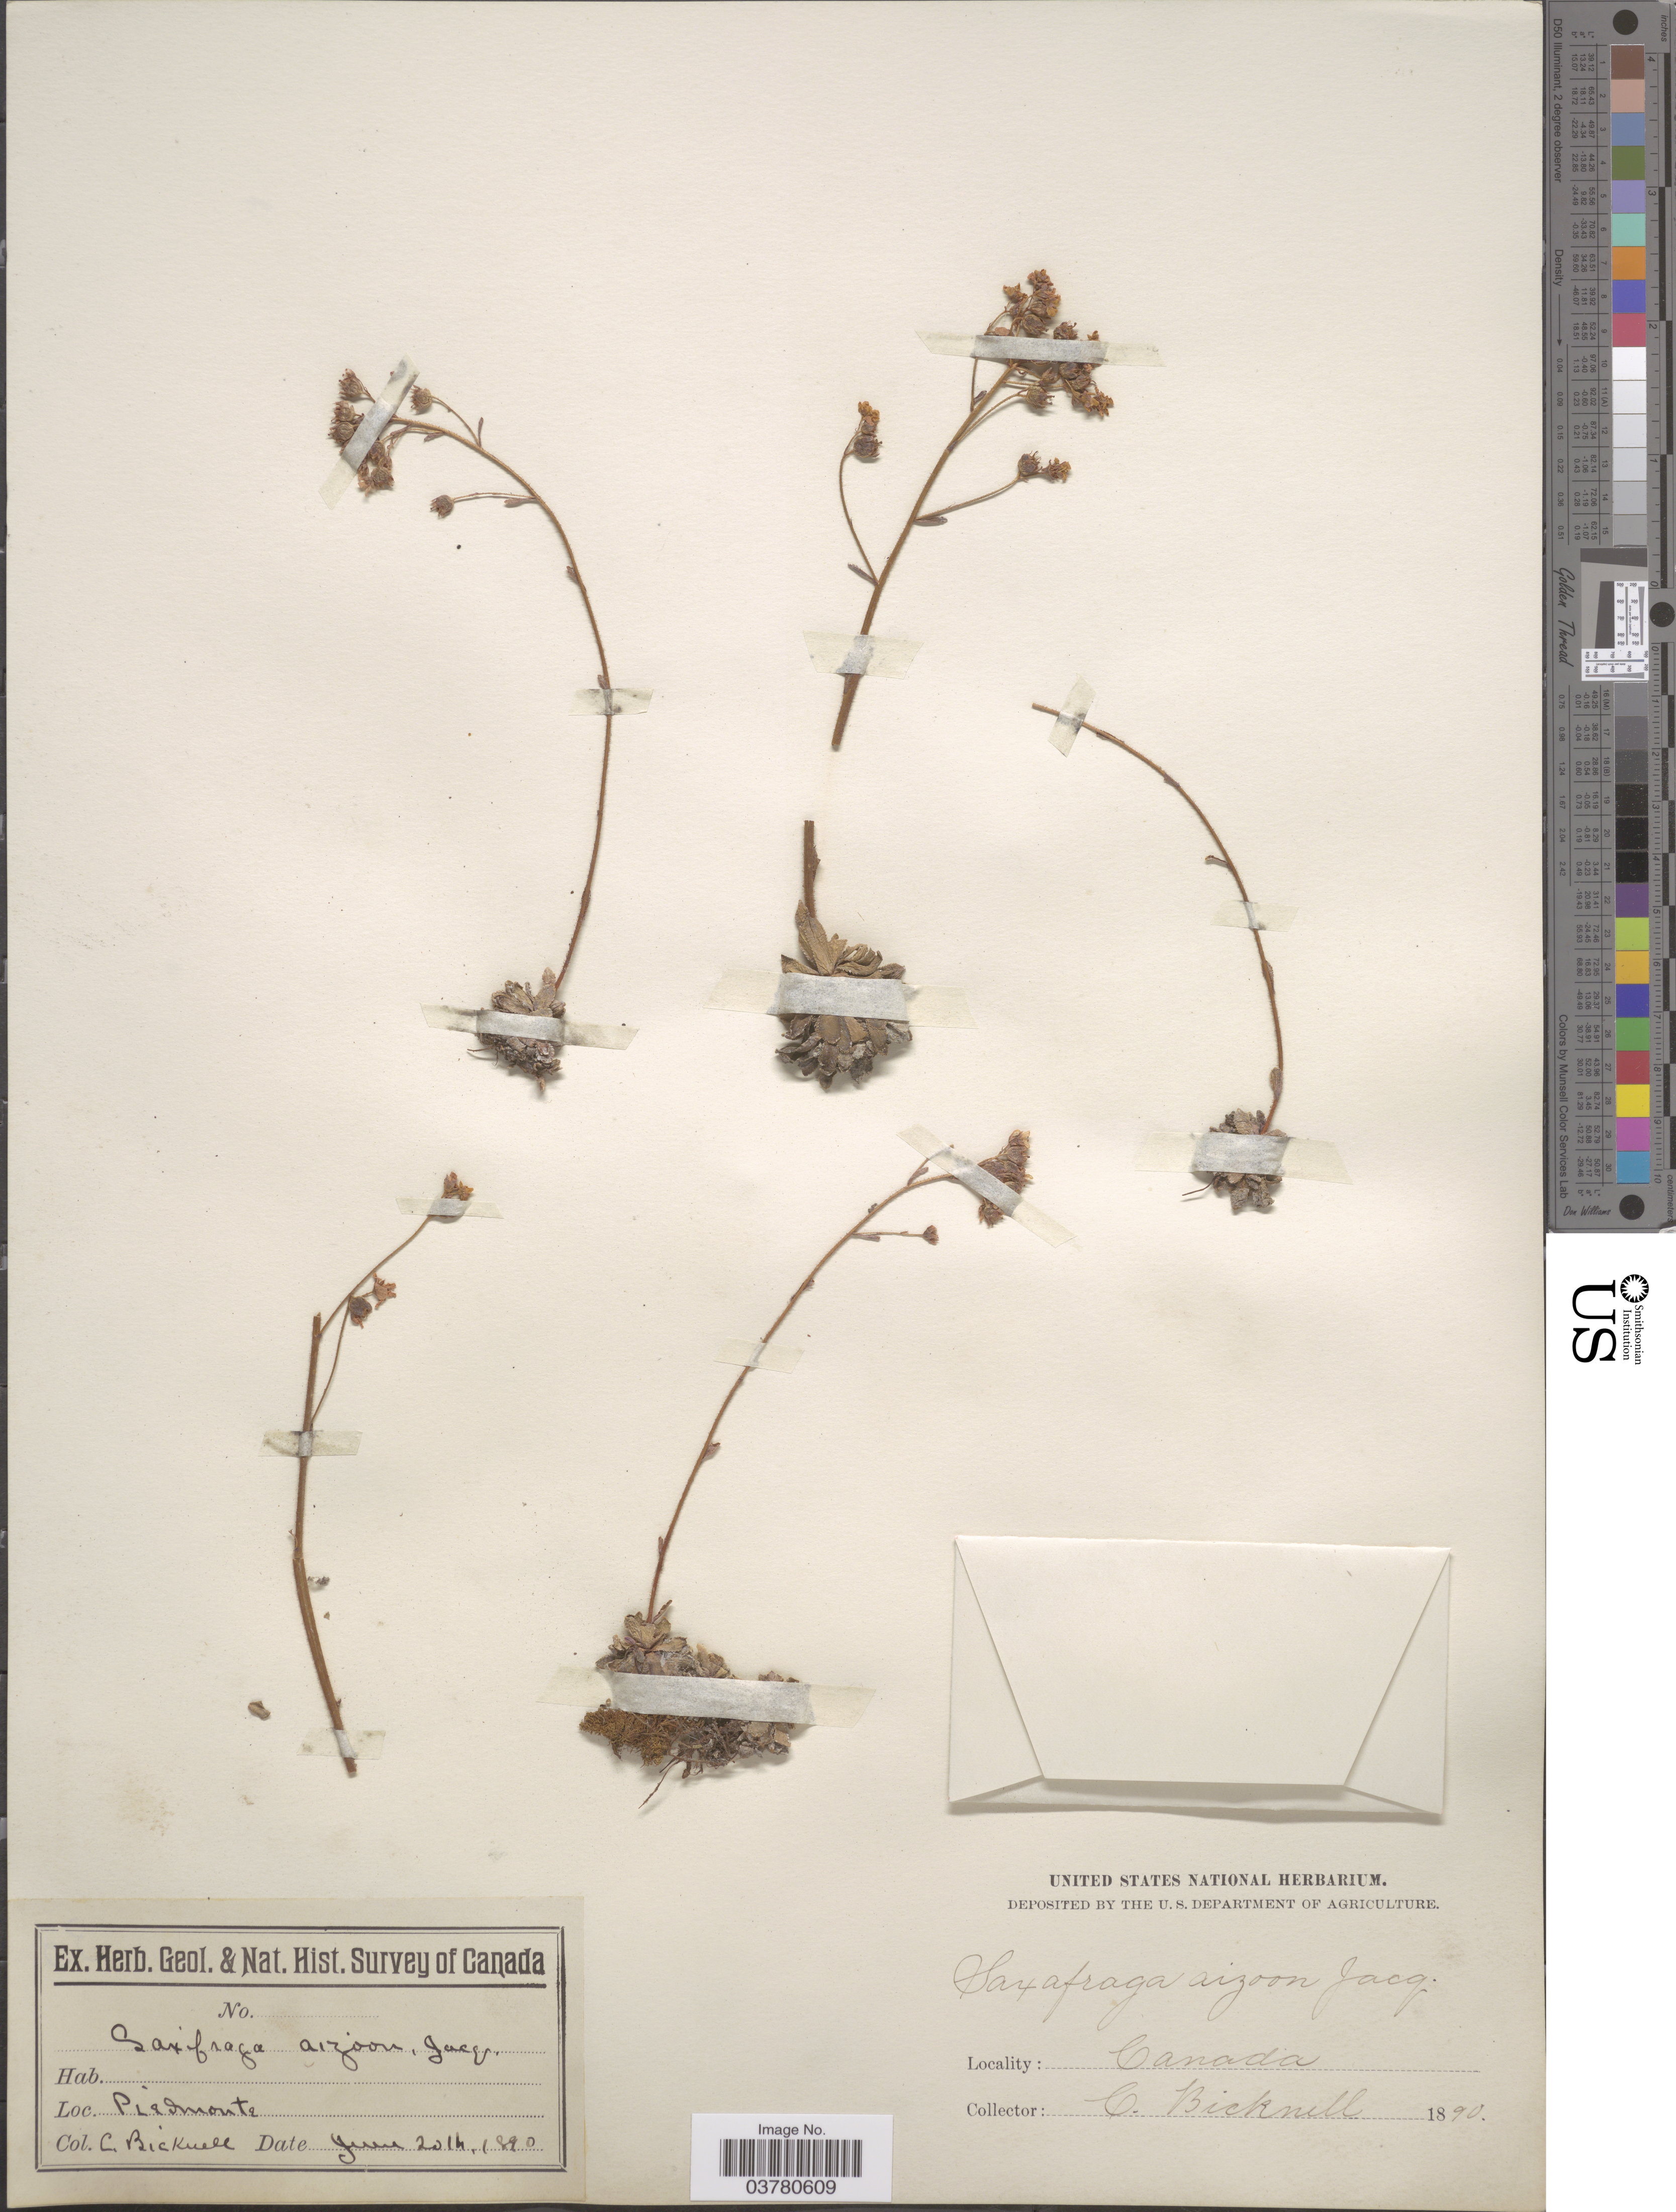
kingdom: Plantae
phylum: Tracheophyta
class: Magnoliopsida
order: Saxifragales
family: Saxifragaceae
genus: Saxifraga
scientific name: Saxifraga paniculata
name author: Mill.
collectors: C. Bicknell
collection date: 1890-06-20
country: Canada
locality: Geol. & Nat. Hist. Survey of Canada. Piedmonte.